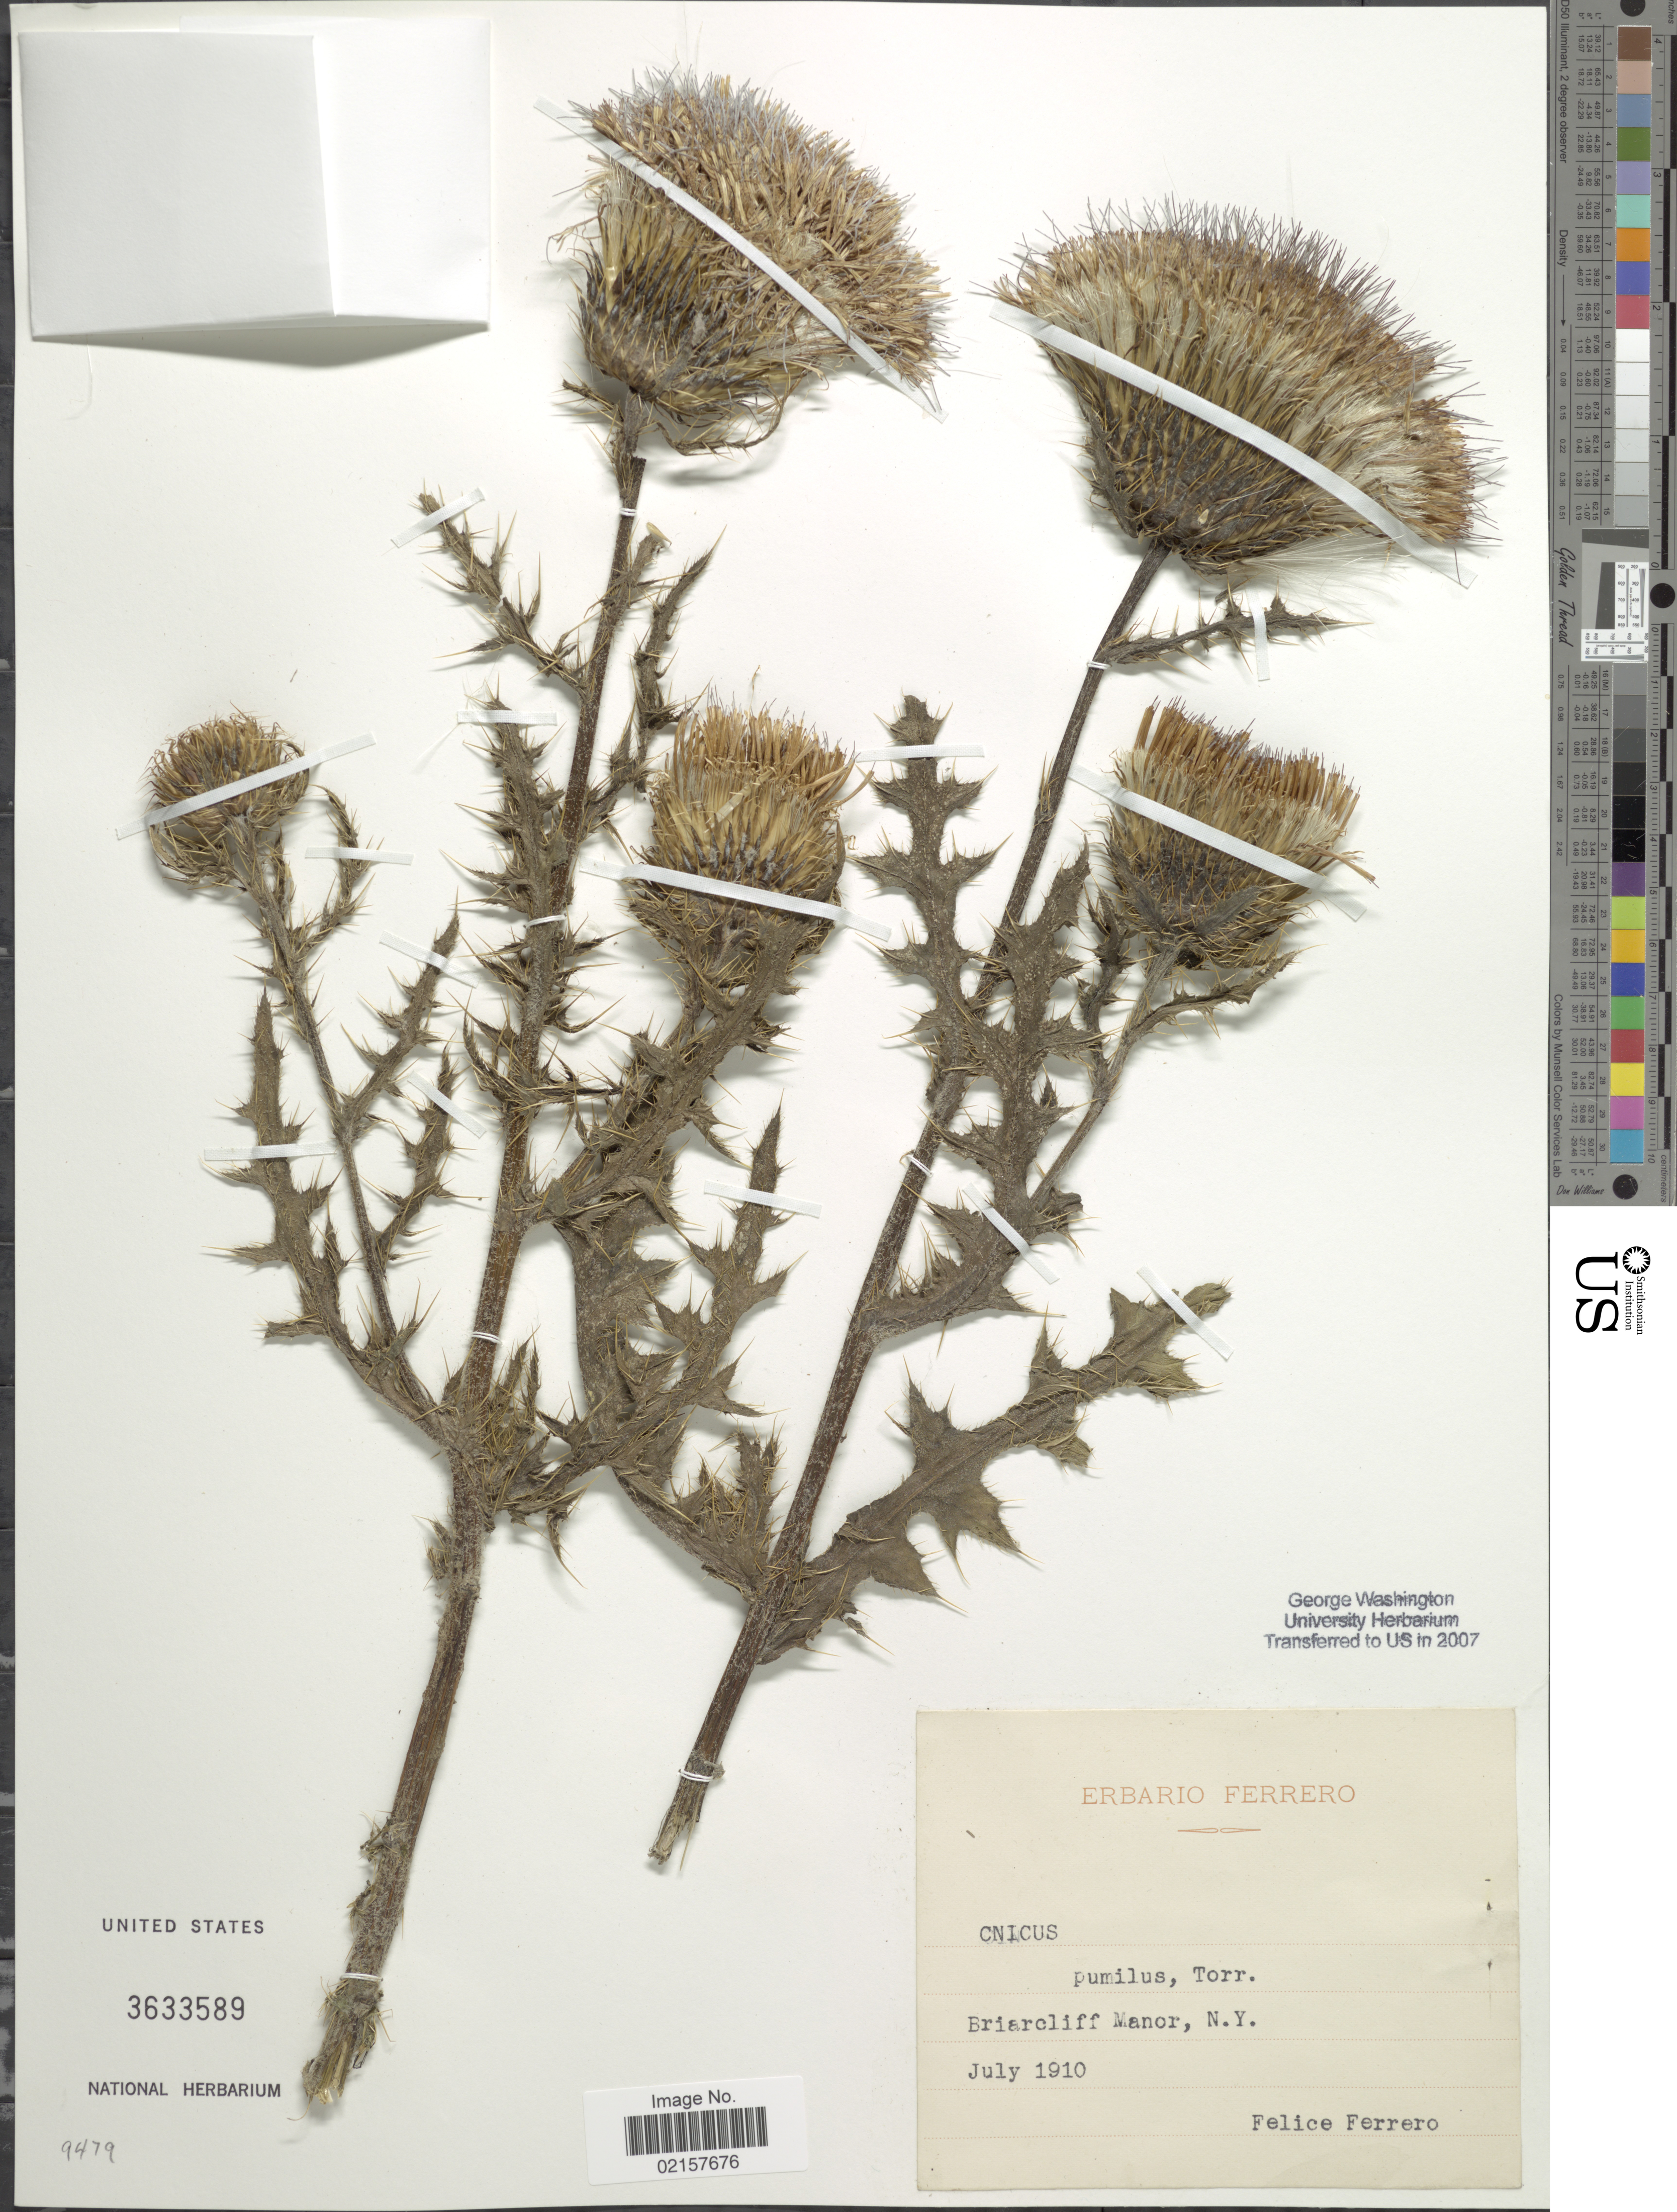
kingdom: Plantae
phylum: Tracheophyta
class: Magnoliopsida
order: Asterales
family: Asteraceae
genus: Cirsium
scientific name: Cirsium pumilum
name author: (Nutt.) Spreng.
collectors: F. Ferrero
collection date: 1910-07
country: United States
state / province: New York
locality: Briarcliff Manor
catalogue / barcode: US 3633589